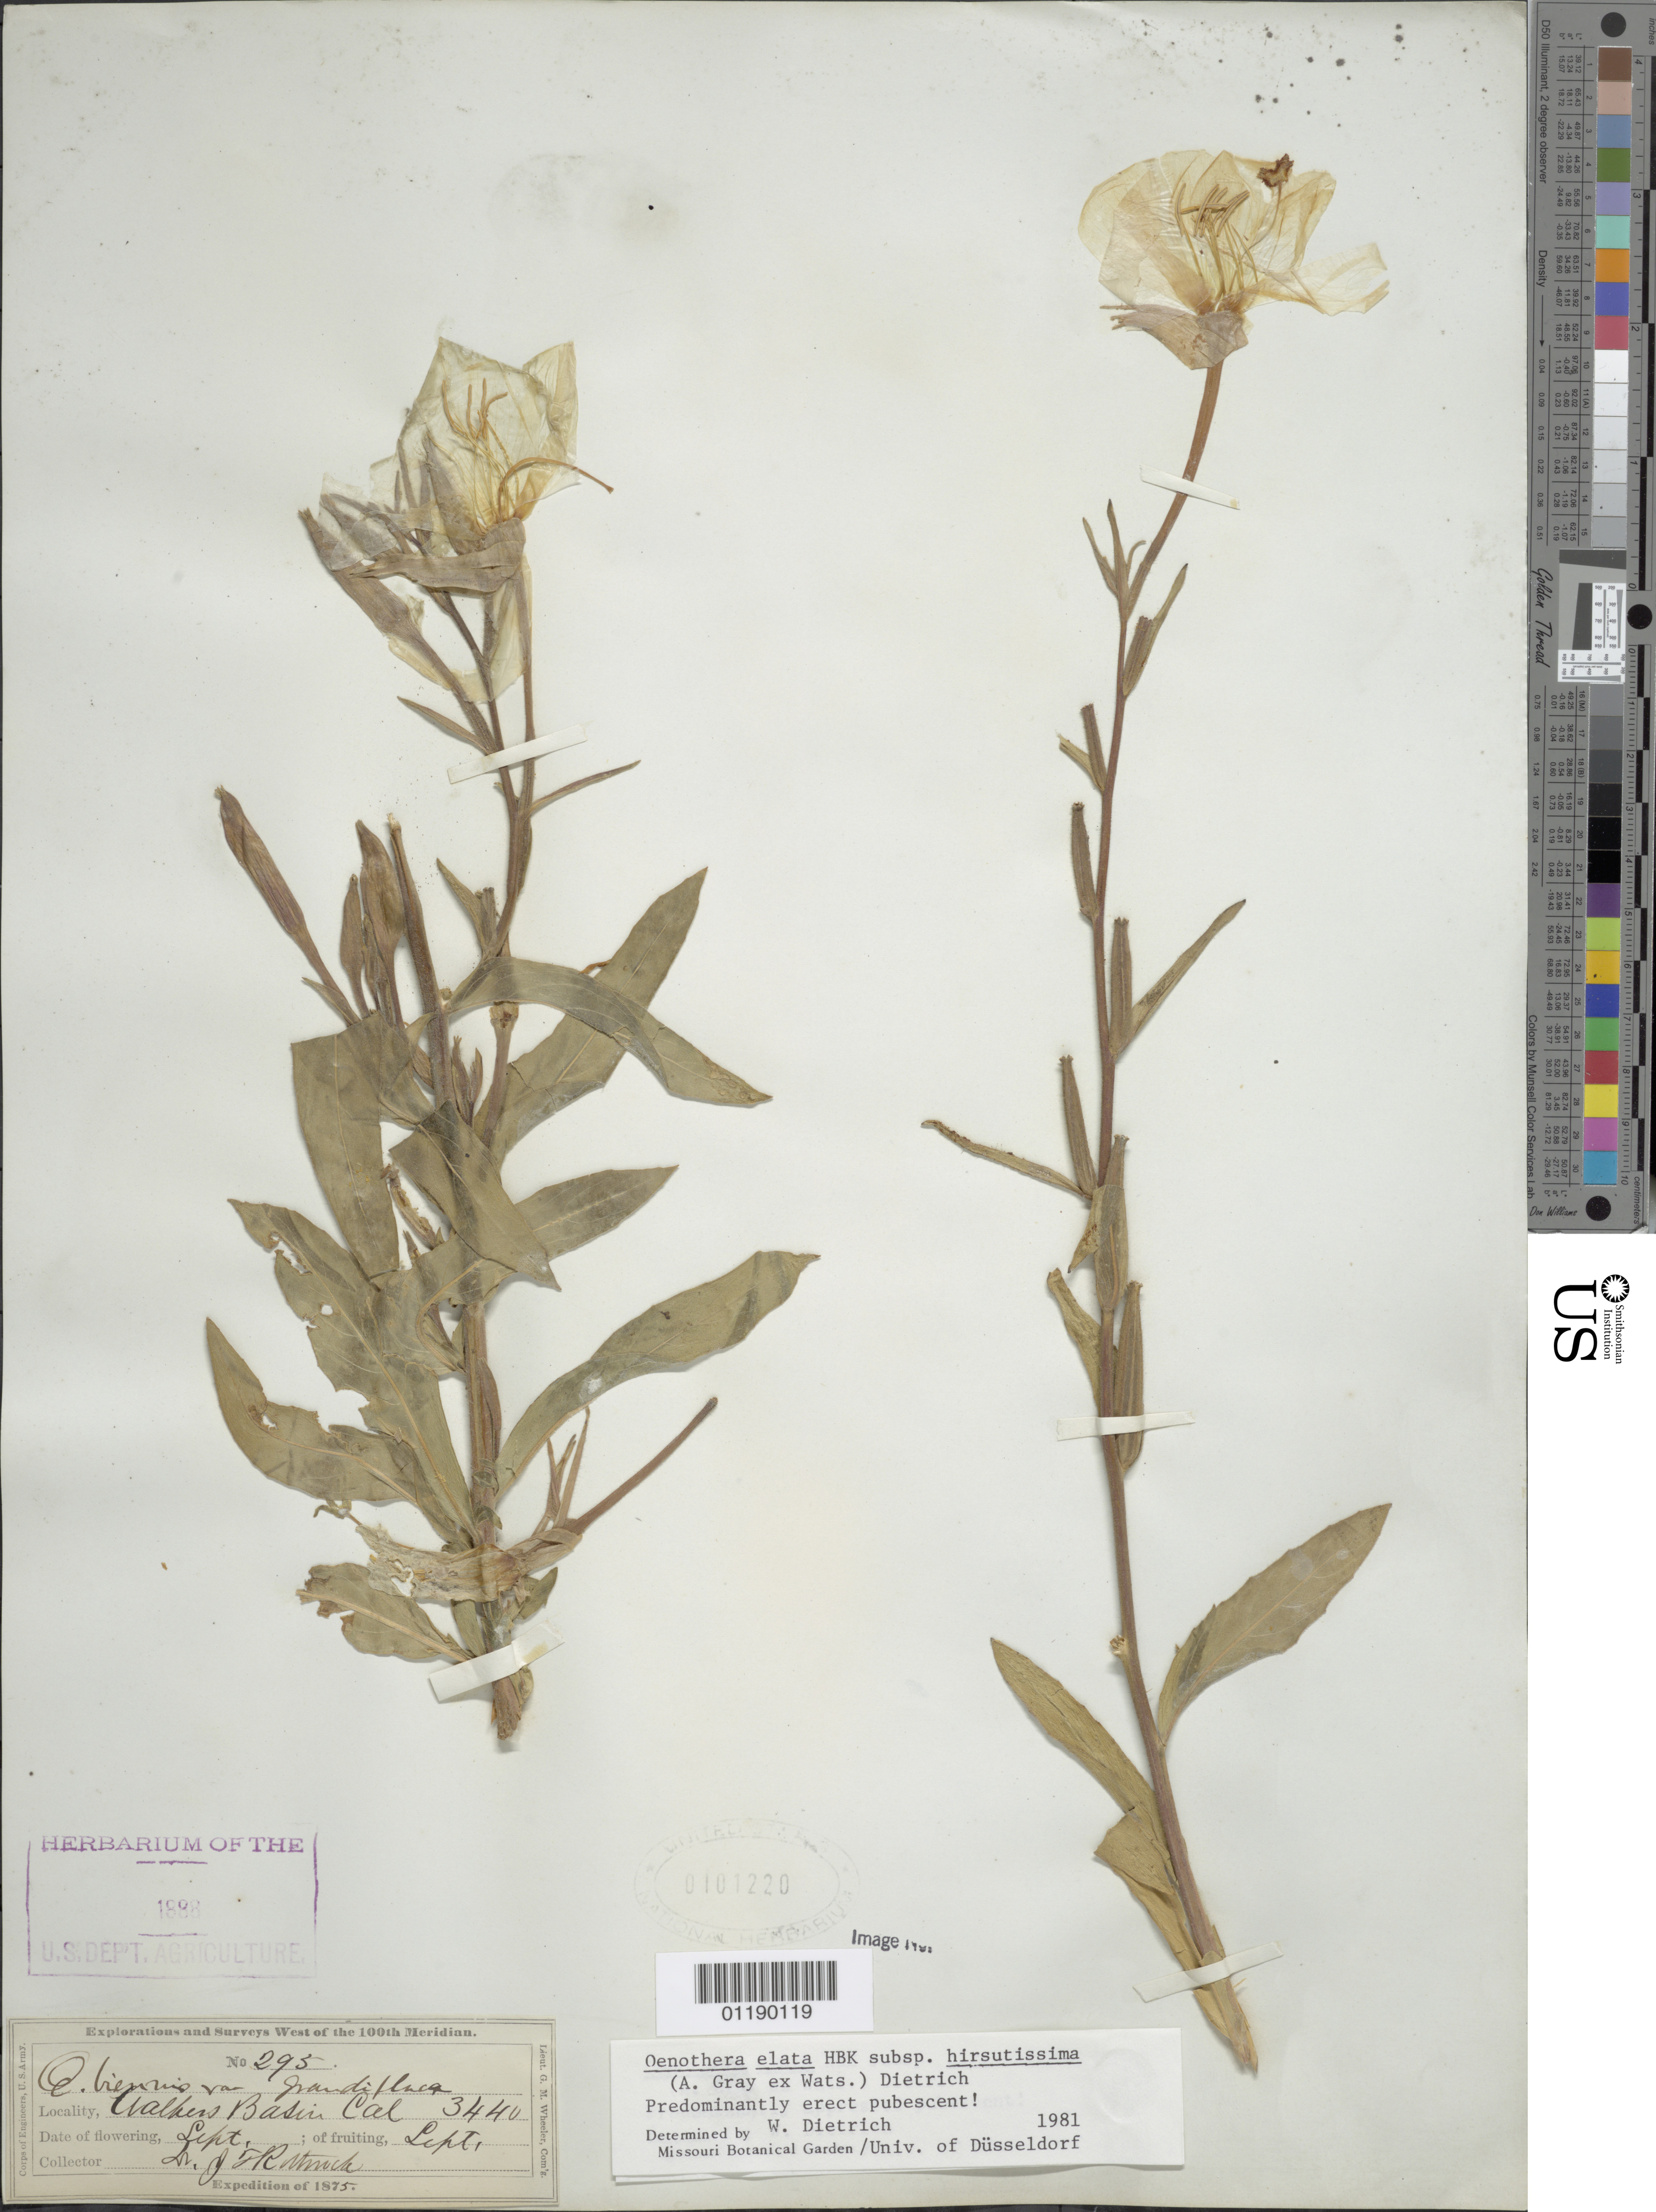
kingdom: Plantae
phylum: Tracheophyta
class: Magnoliopsida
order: Myrtales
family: Onagraceae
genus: Oenothera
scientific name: Oenothera elata subsp. hirsutissima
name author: (A. Gray ex S. Watson) W. Dietr.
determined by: Dietrich, W.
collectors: J. T. Rothrock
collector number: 295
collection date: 1875-09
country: United States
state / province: California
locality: Walkers Basin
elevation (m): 1049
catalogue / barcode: US 101220